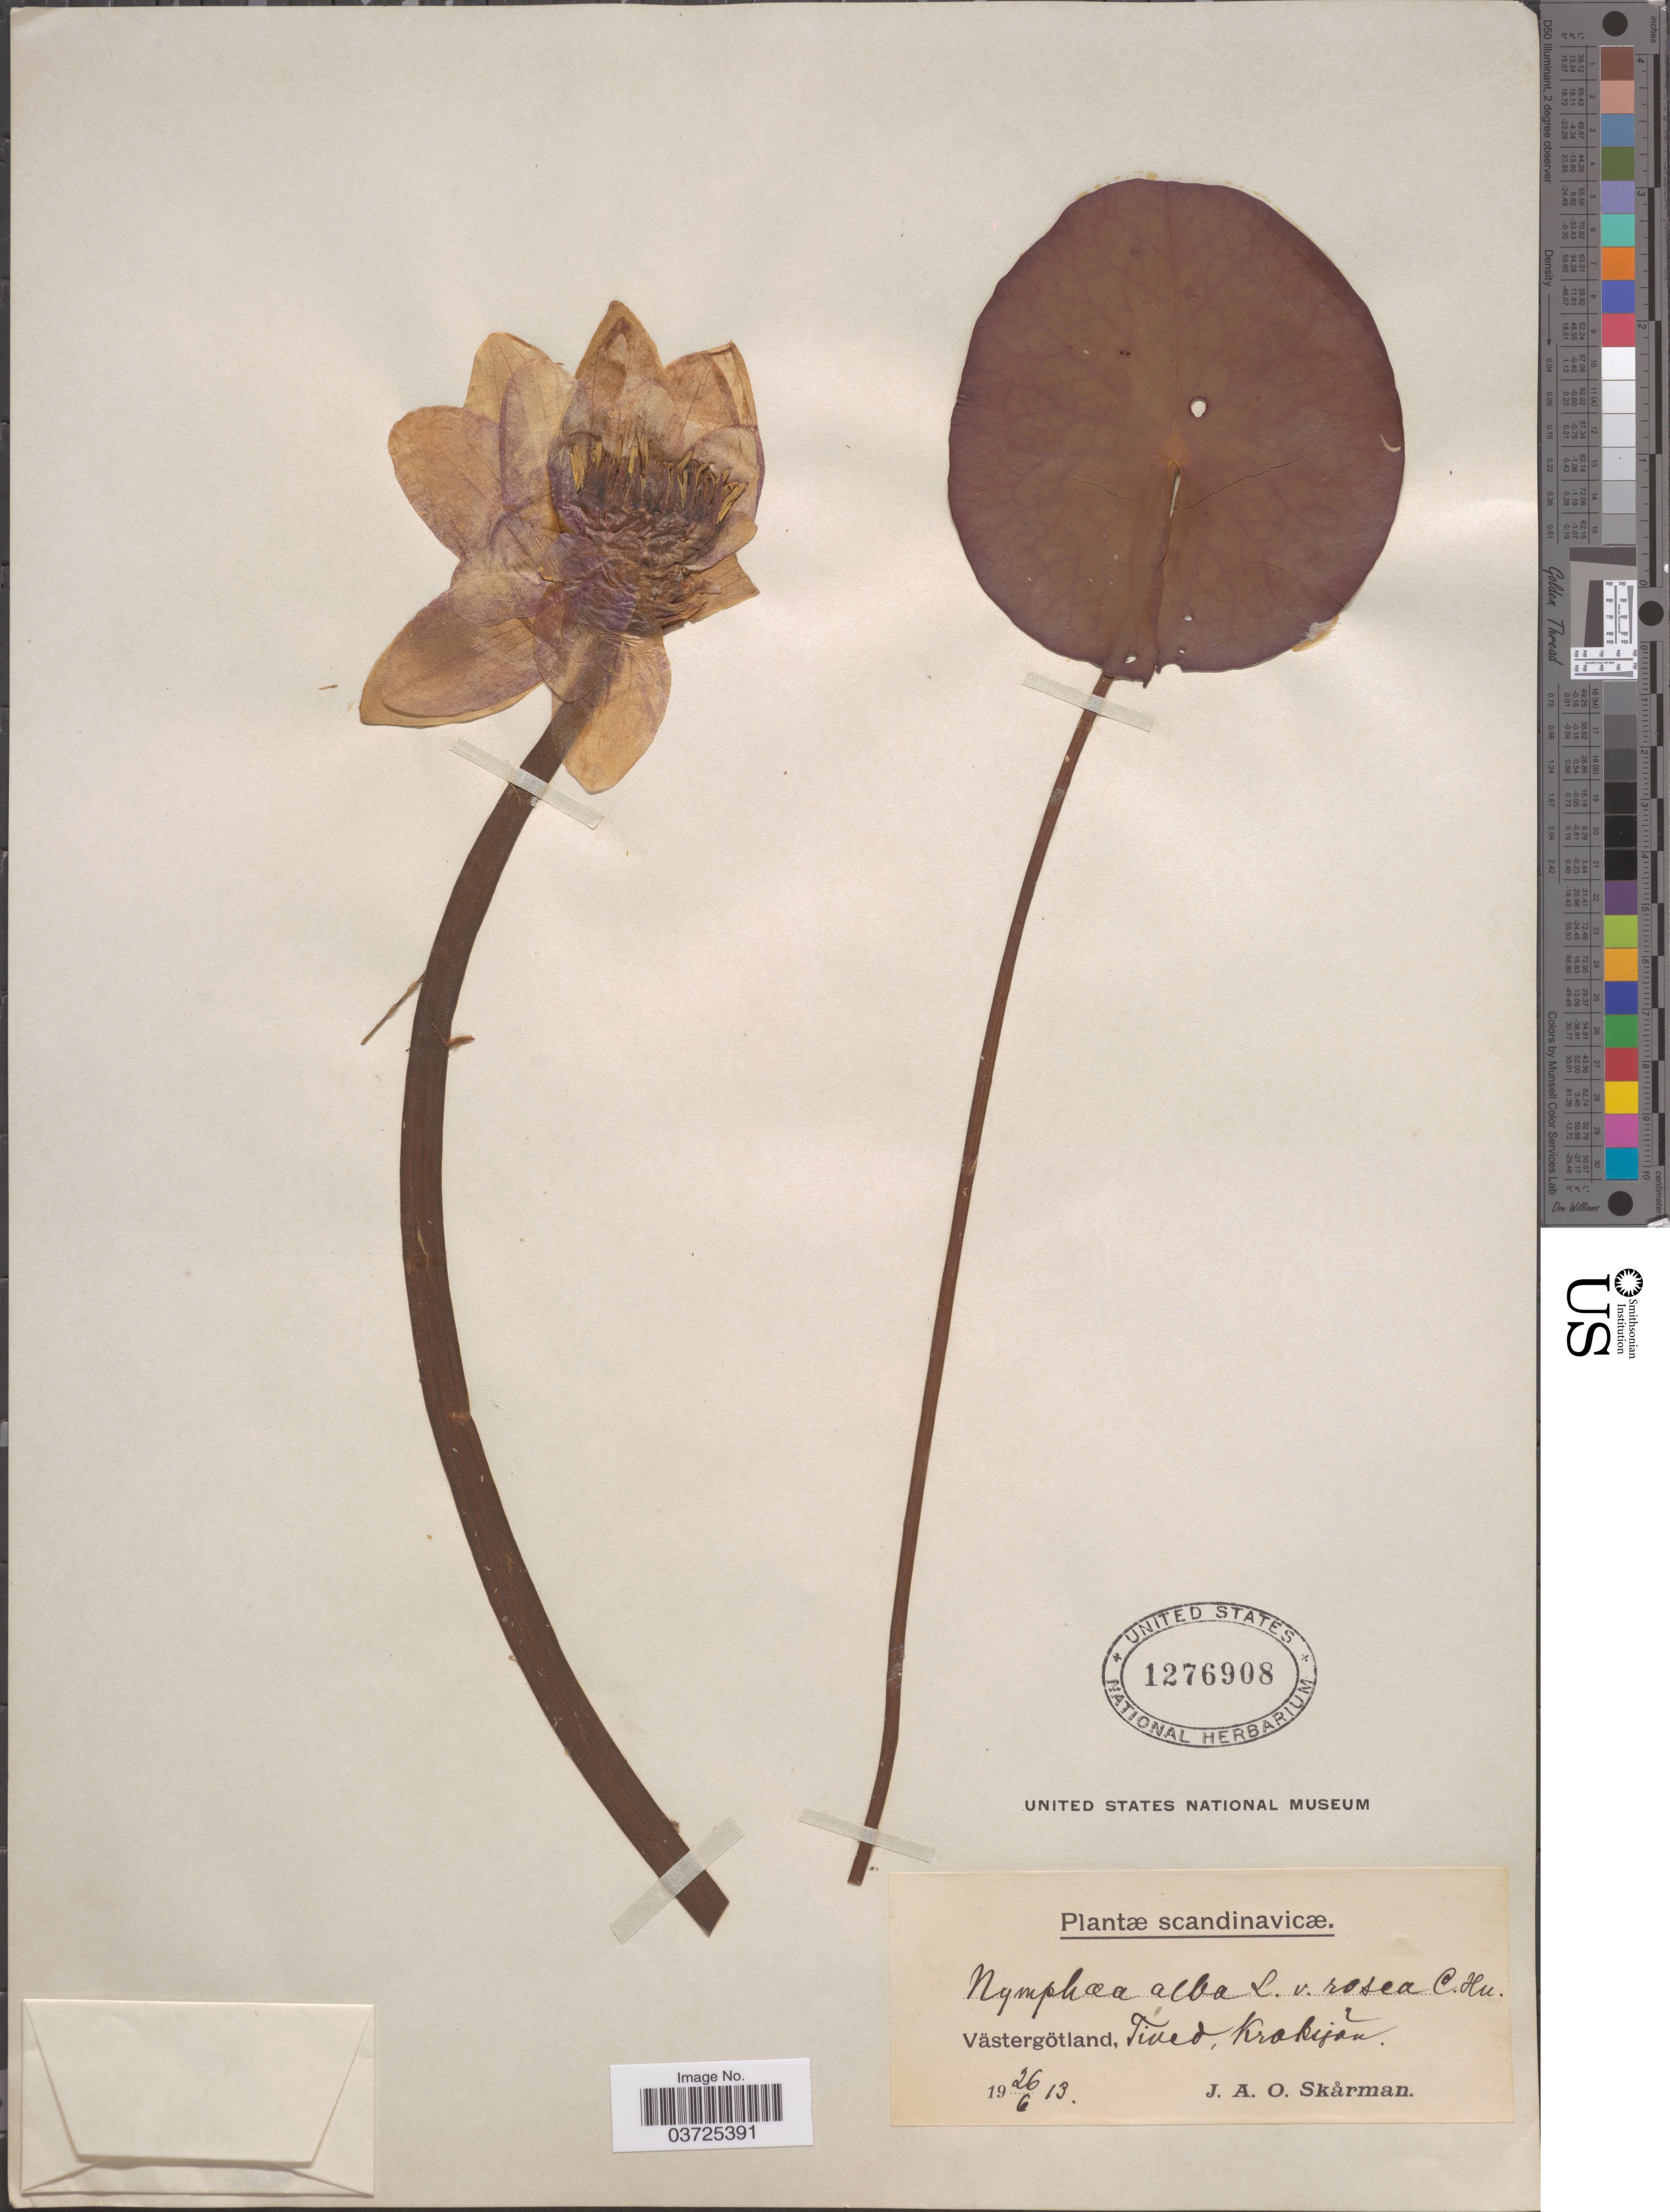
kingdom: Plantae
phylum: Tracheophyta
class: Magnoliopsida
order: Nymphaeales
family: Nymphaeaceae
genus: Nymphaea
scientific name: Nymphaea alba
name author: L.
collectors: J. Skarman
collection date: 1913-06-26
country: Sweden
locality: Scandinavicæ. Västergötland: Tived, Kråksjön.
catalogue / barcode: US 1276908